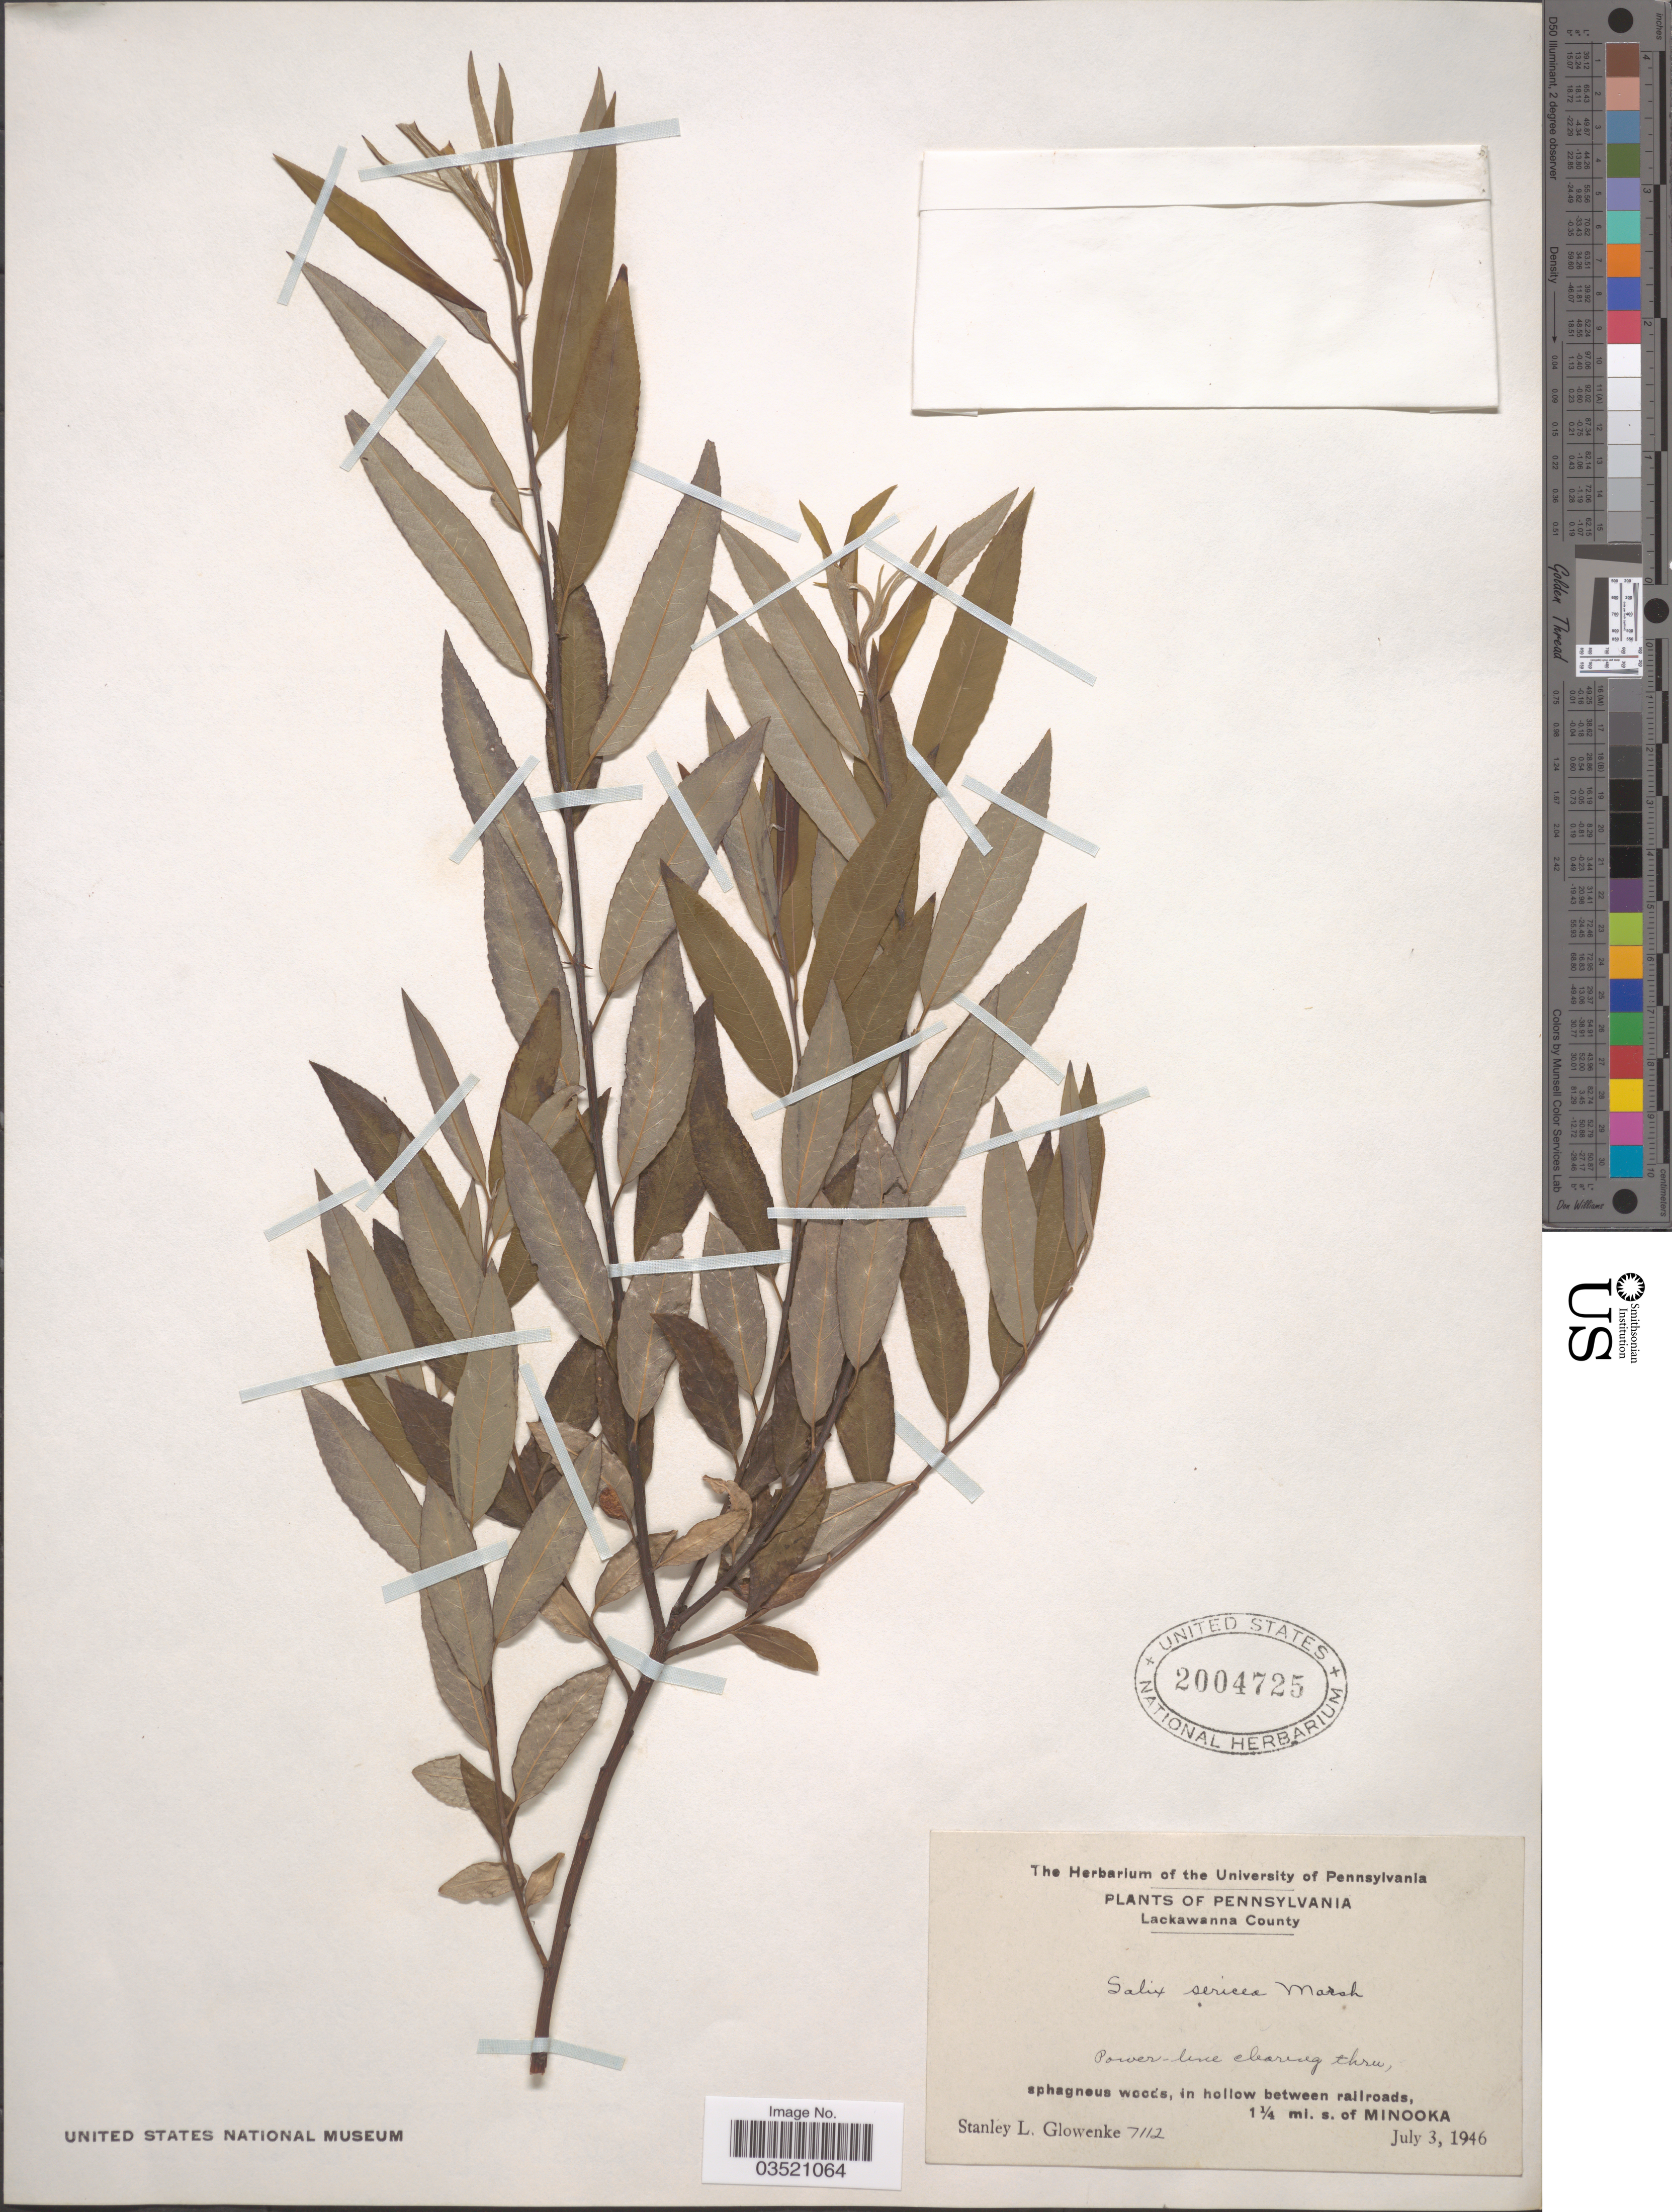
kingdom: Plantae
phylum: Tracheophyta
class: Magnoliopsida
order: Malpighiales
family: Salicaceae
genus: Salix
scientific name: Salix sericea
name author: Marshall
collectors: S. Glowenke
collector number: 7112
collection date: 1946-07-03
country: United States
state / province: Pennsylvania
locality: Lackawanna County. In hollow between railroads, 1¼ mi. s. of Minooka.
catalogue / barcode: US 2004725